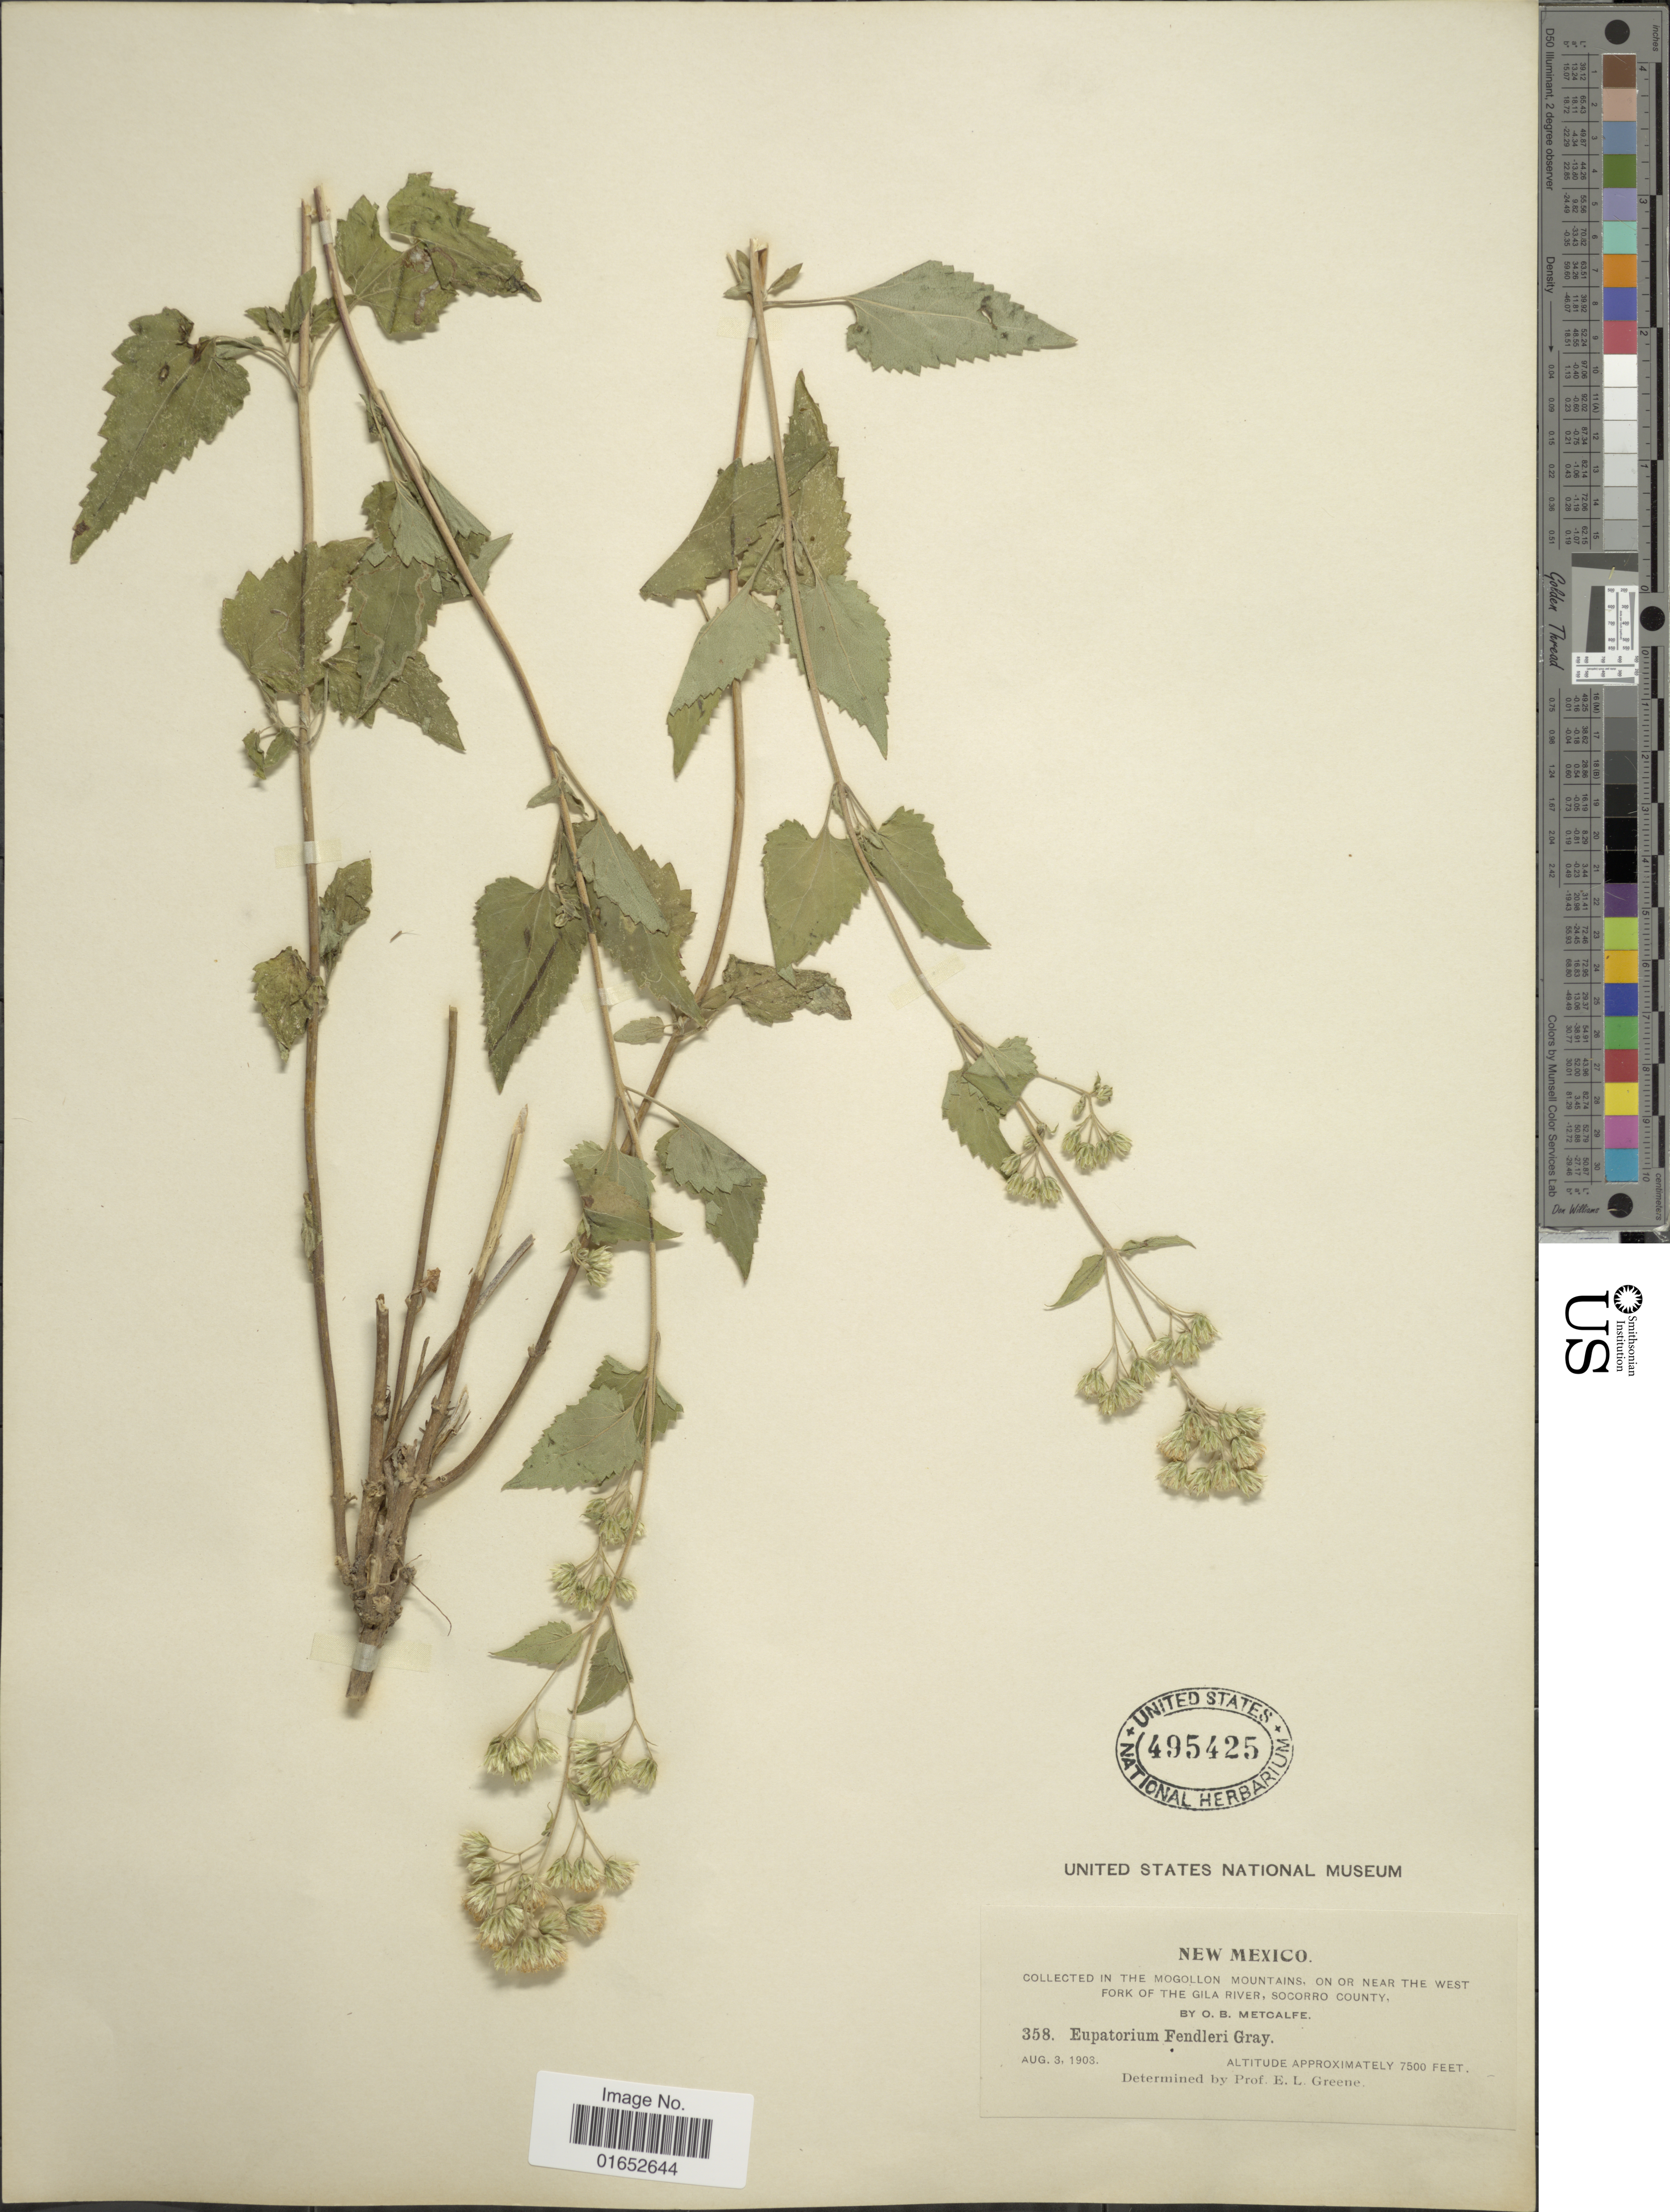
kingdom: Plantae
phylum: Tracheophyta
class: Magnoliopsida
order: Asterales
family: Asteraceae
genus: Brickelliastrum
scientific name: Brickelliastrum fendleri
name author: (A. Gray) R.M. King & H. Rob.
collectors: O. B. Metcalfe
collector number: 358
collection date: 1903-08-03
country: United States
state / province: New Mexico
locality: In the Mogollon Mountains, on or near the west of Fork of the Gila River, Socorro County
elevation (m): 2286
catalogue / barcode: US 495425